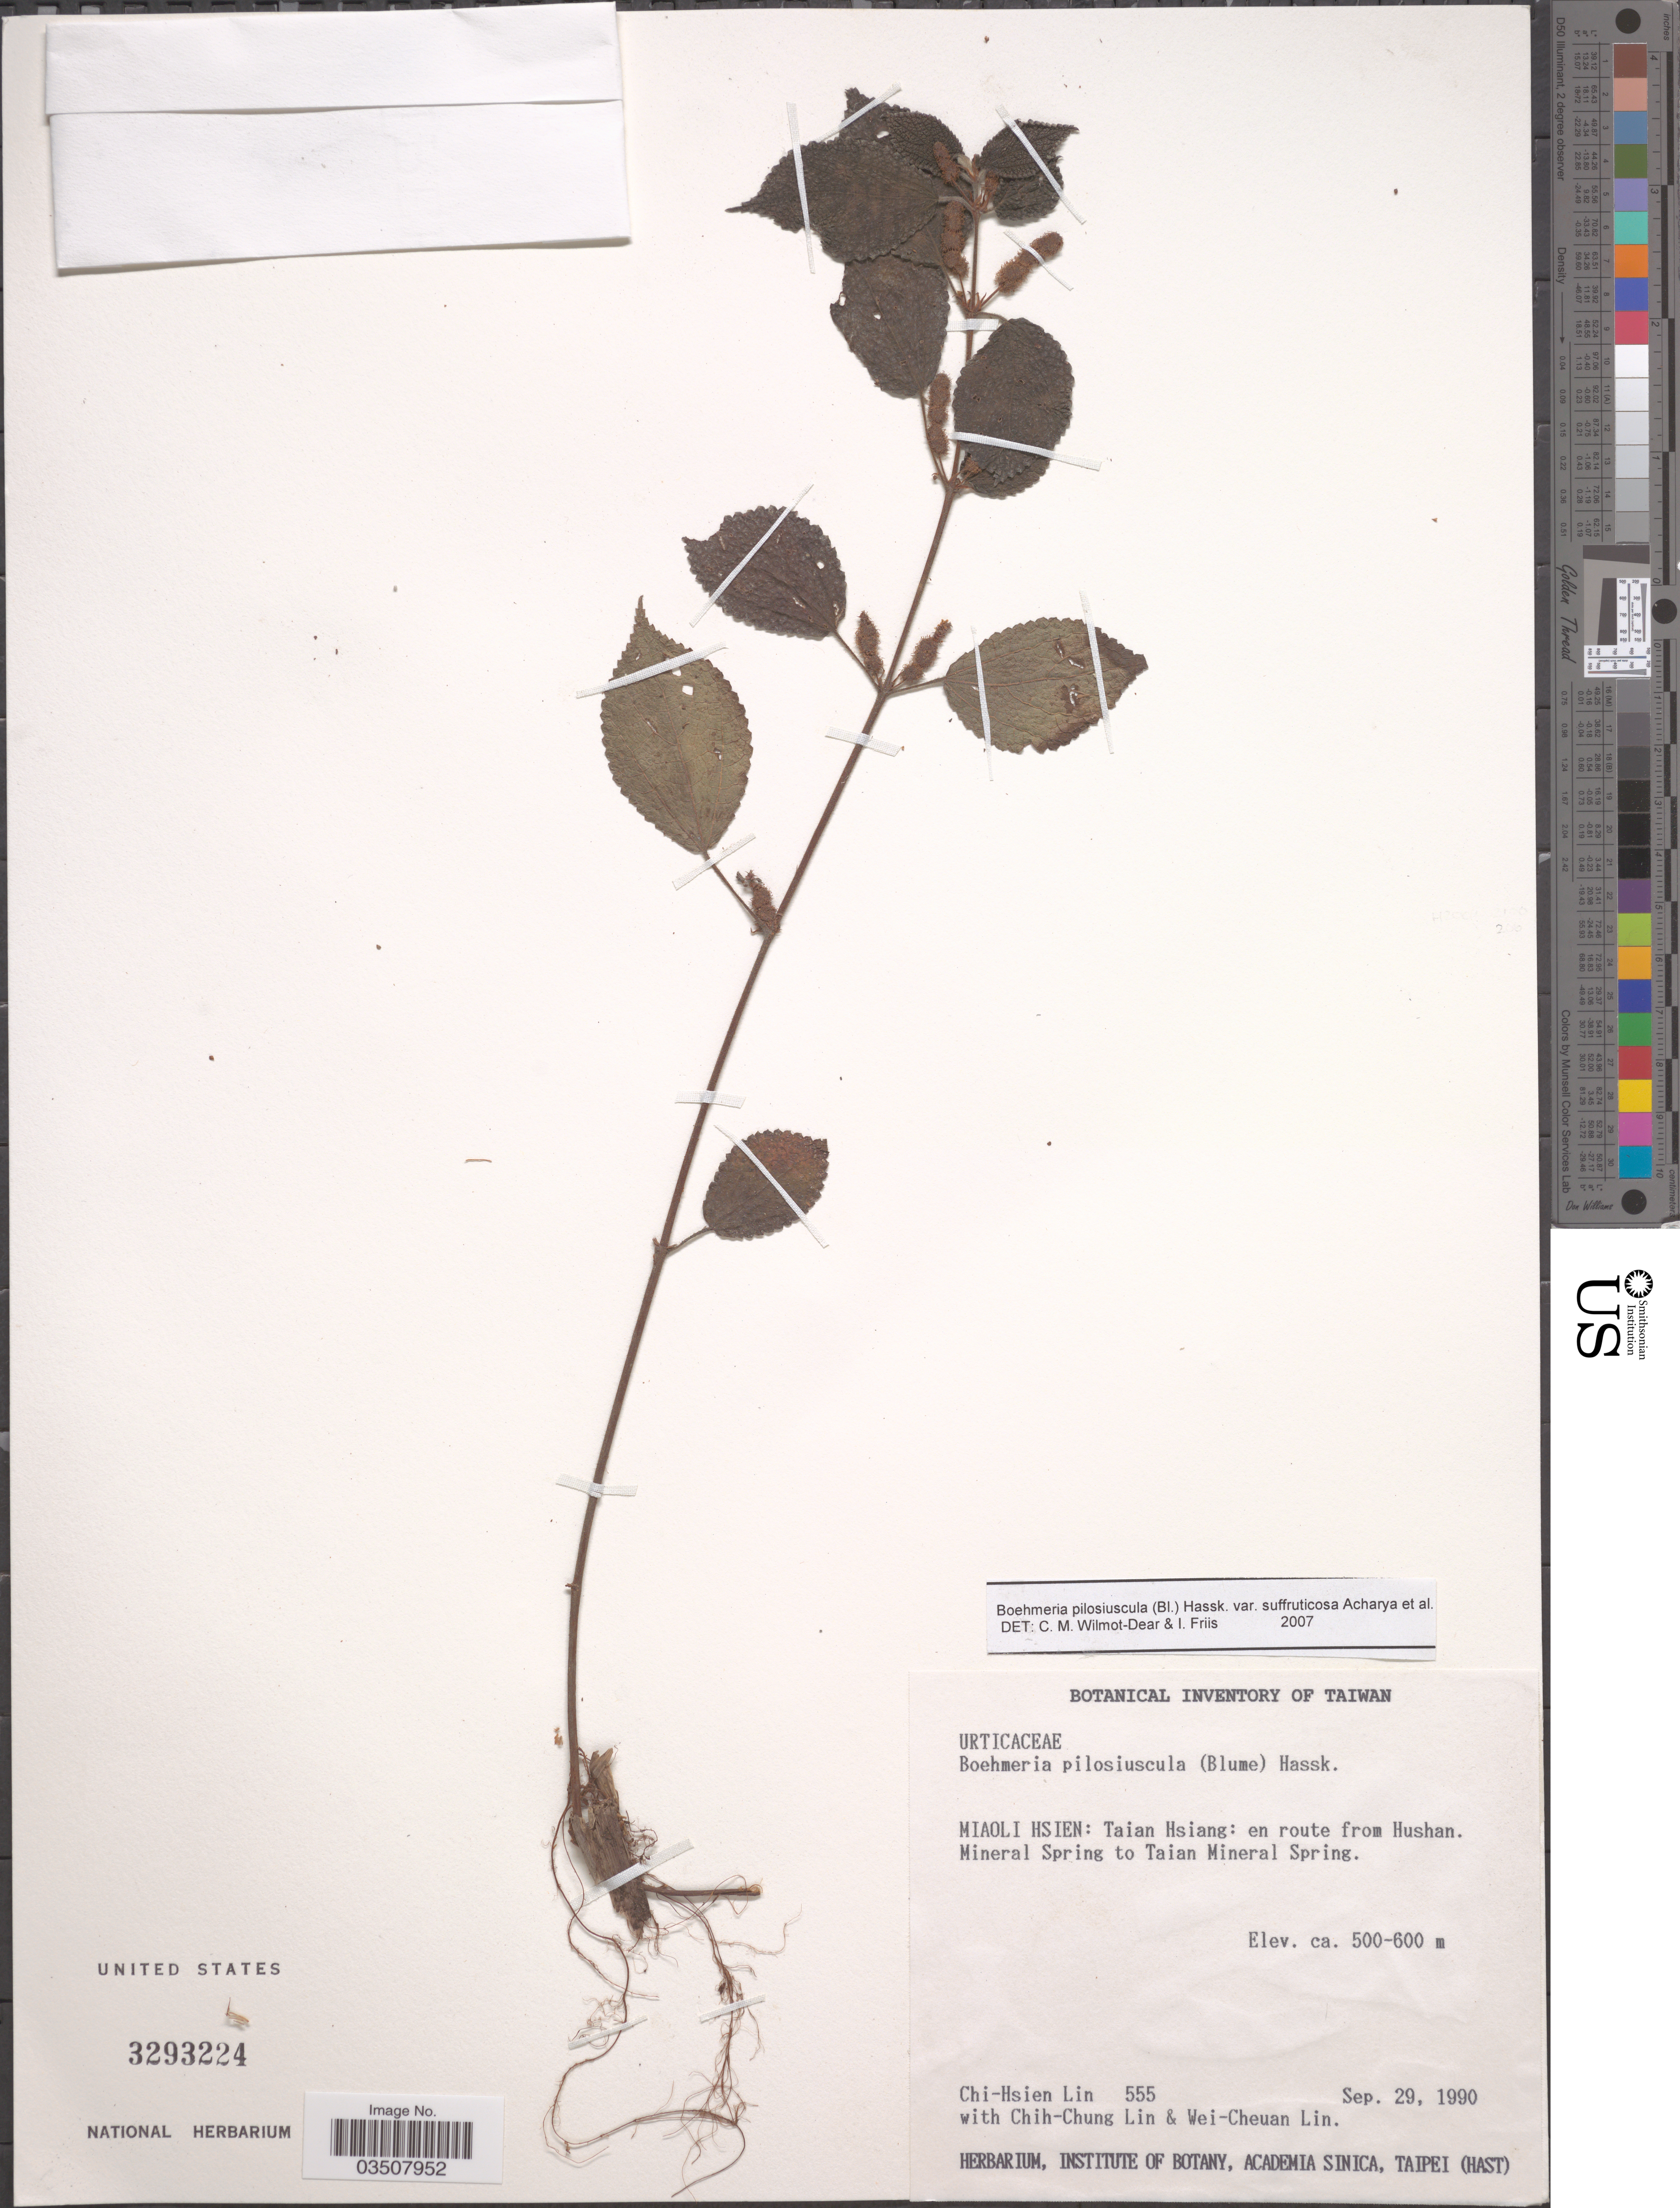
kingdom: Plantae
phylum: Tracheophyta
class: Magnoliopsida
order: Rosales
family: Urticaceae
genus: Boehmeria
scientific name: Boehmeria pilosiuscula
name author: (Blume) Hassk.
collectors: C. Lin, C. Lin & L. Wei-Cheuan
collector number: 555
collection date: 1990-09-29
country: Taiwan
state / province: Miaoli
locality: Miaoli Hsien: Taian Hsiang: en route from Hushan. Mineral Spring to Taian Mineral Spring.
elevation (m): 500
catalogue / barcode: US 3293224